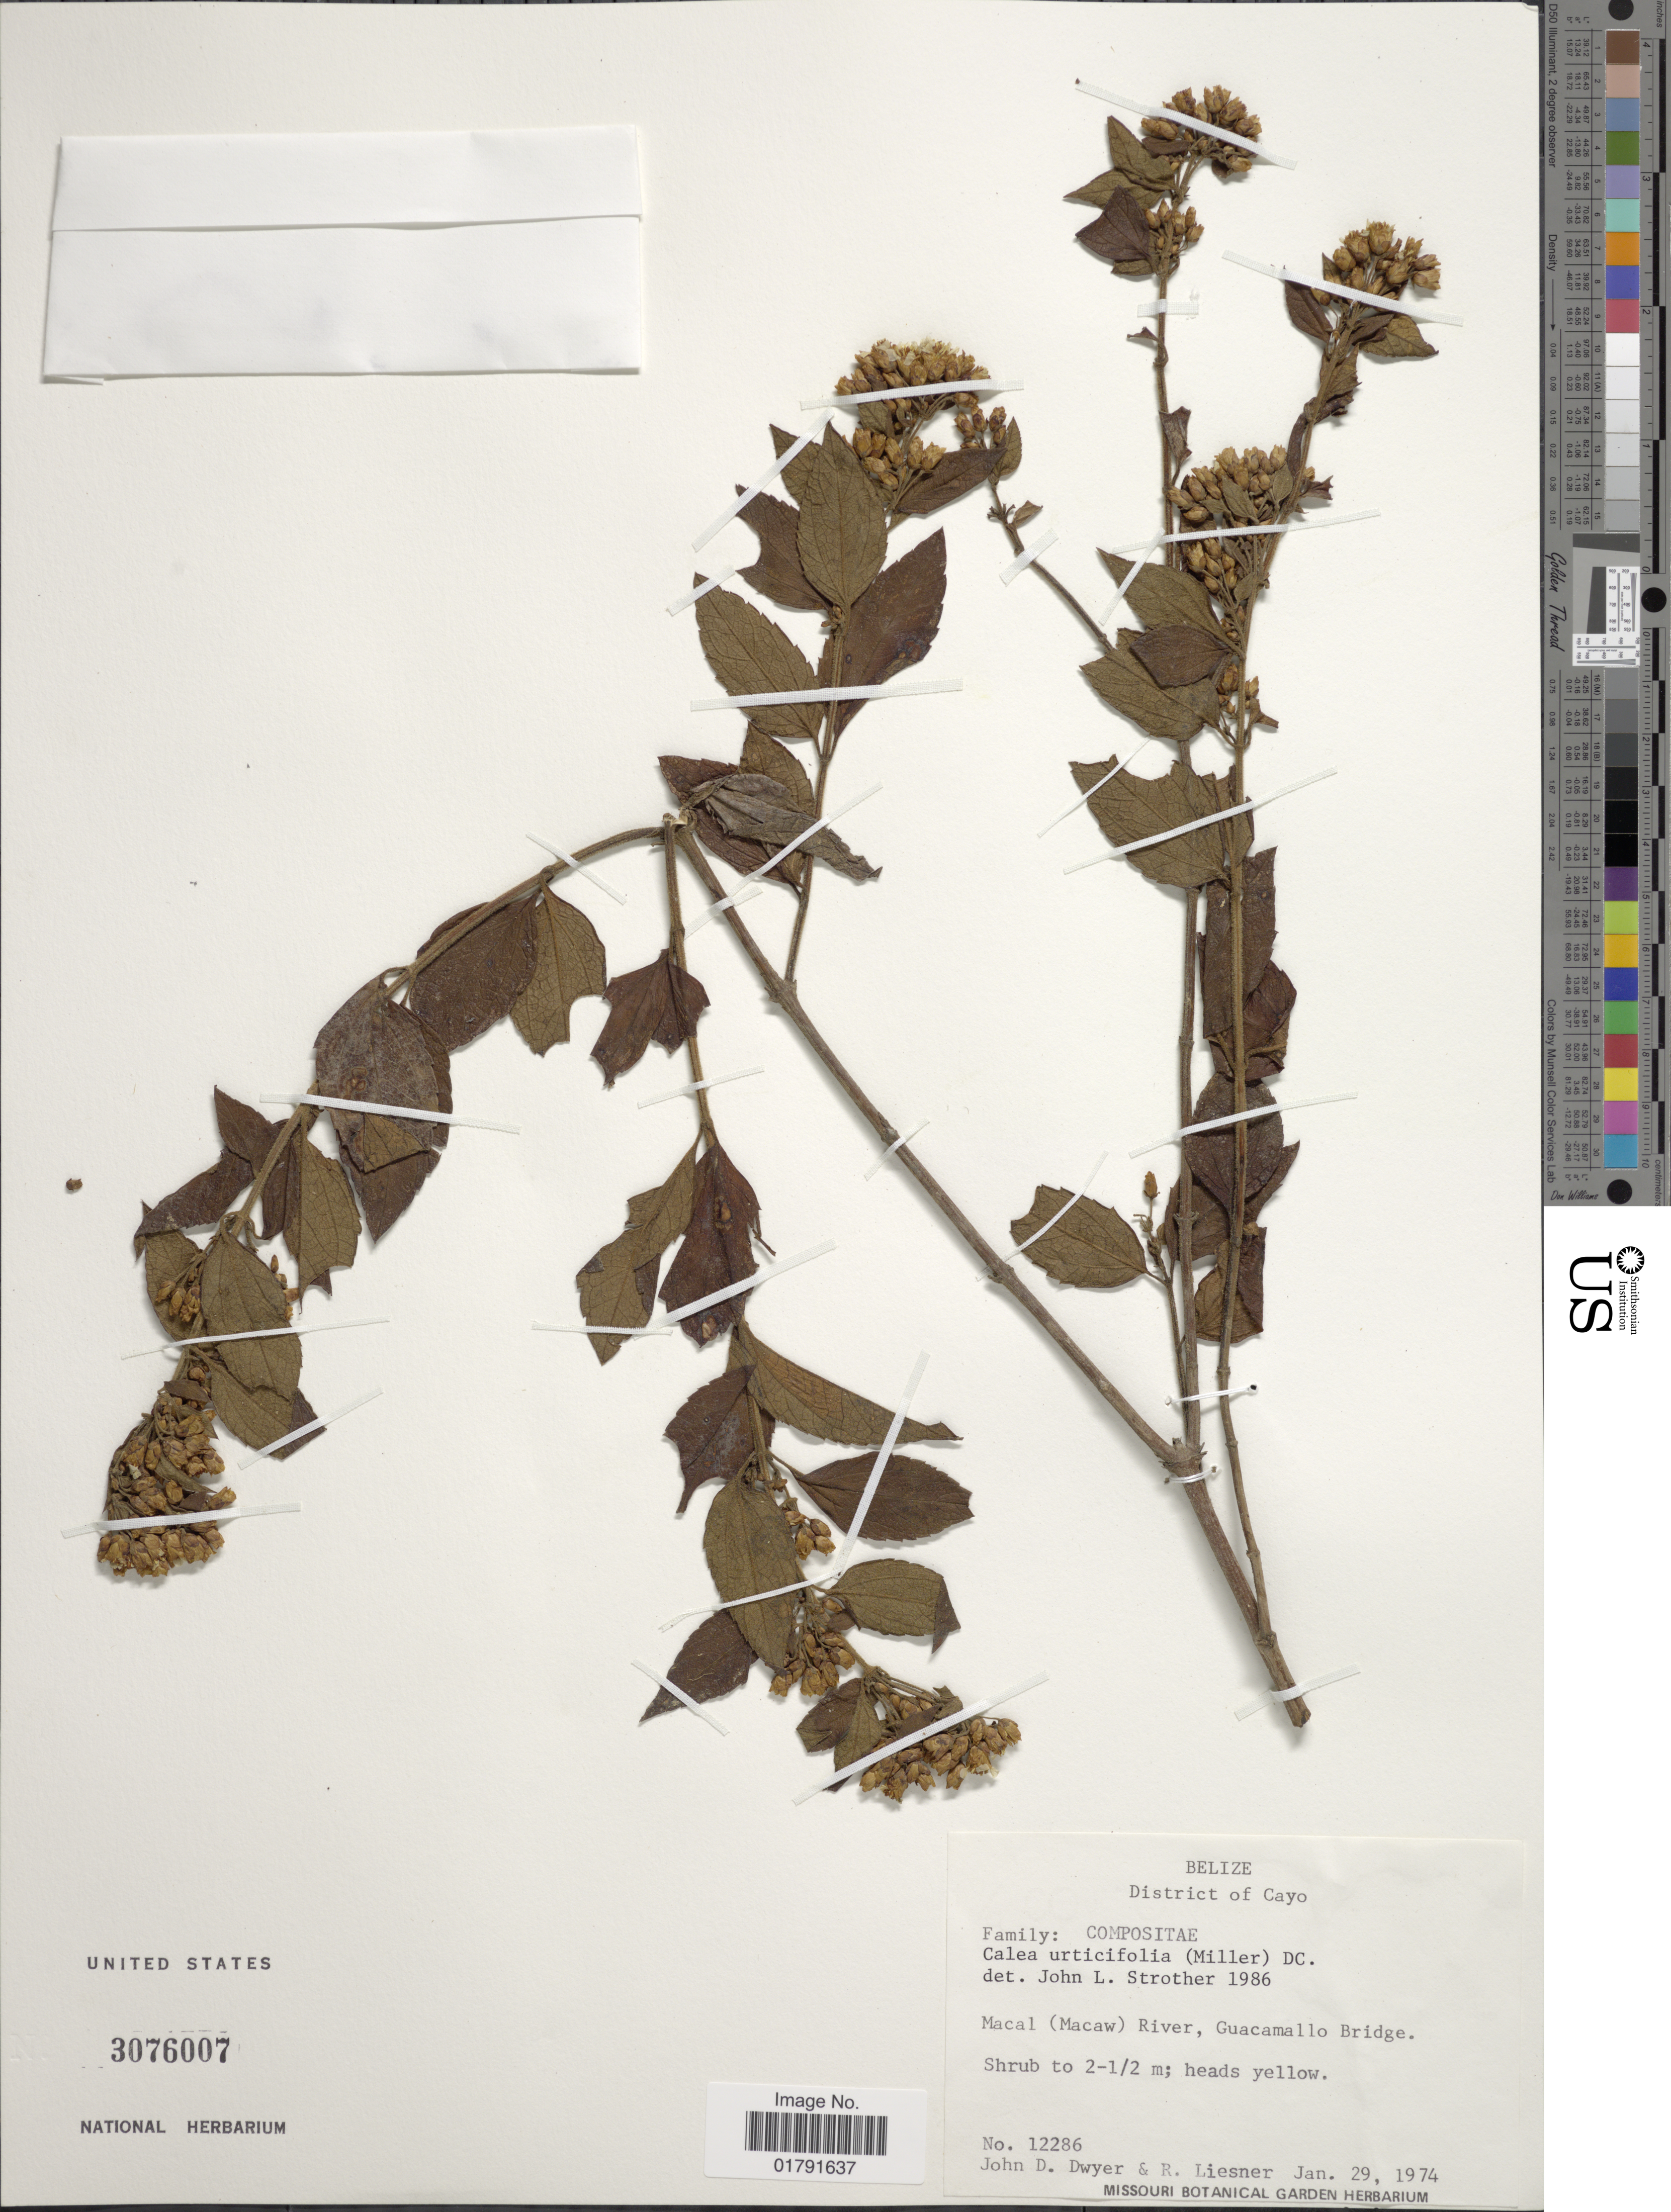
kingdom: Plantae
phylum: Tracheophyta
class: Magnoliopsida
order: Asterales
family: Asteraceae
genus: Calea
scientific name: Calea urticifolia var. urticifolia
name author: (Mill.) DC.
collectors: J. D. Dwyer & R. L. Liesner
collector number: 12286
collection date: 1974-01-29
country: Belize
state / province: Cayo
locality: District of Cayo, Macal (Macaw) River, Guacamallo Bridge.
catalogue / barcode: US 3076007